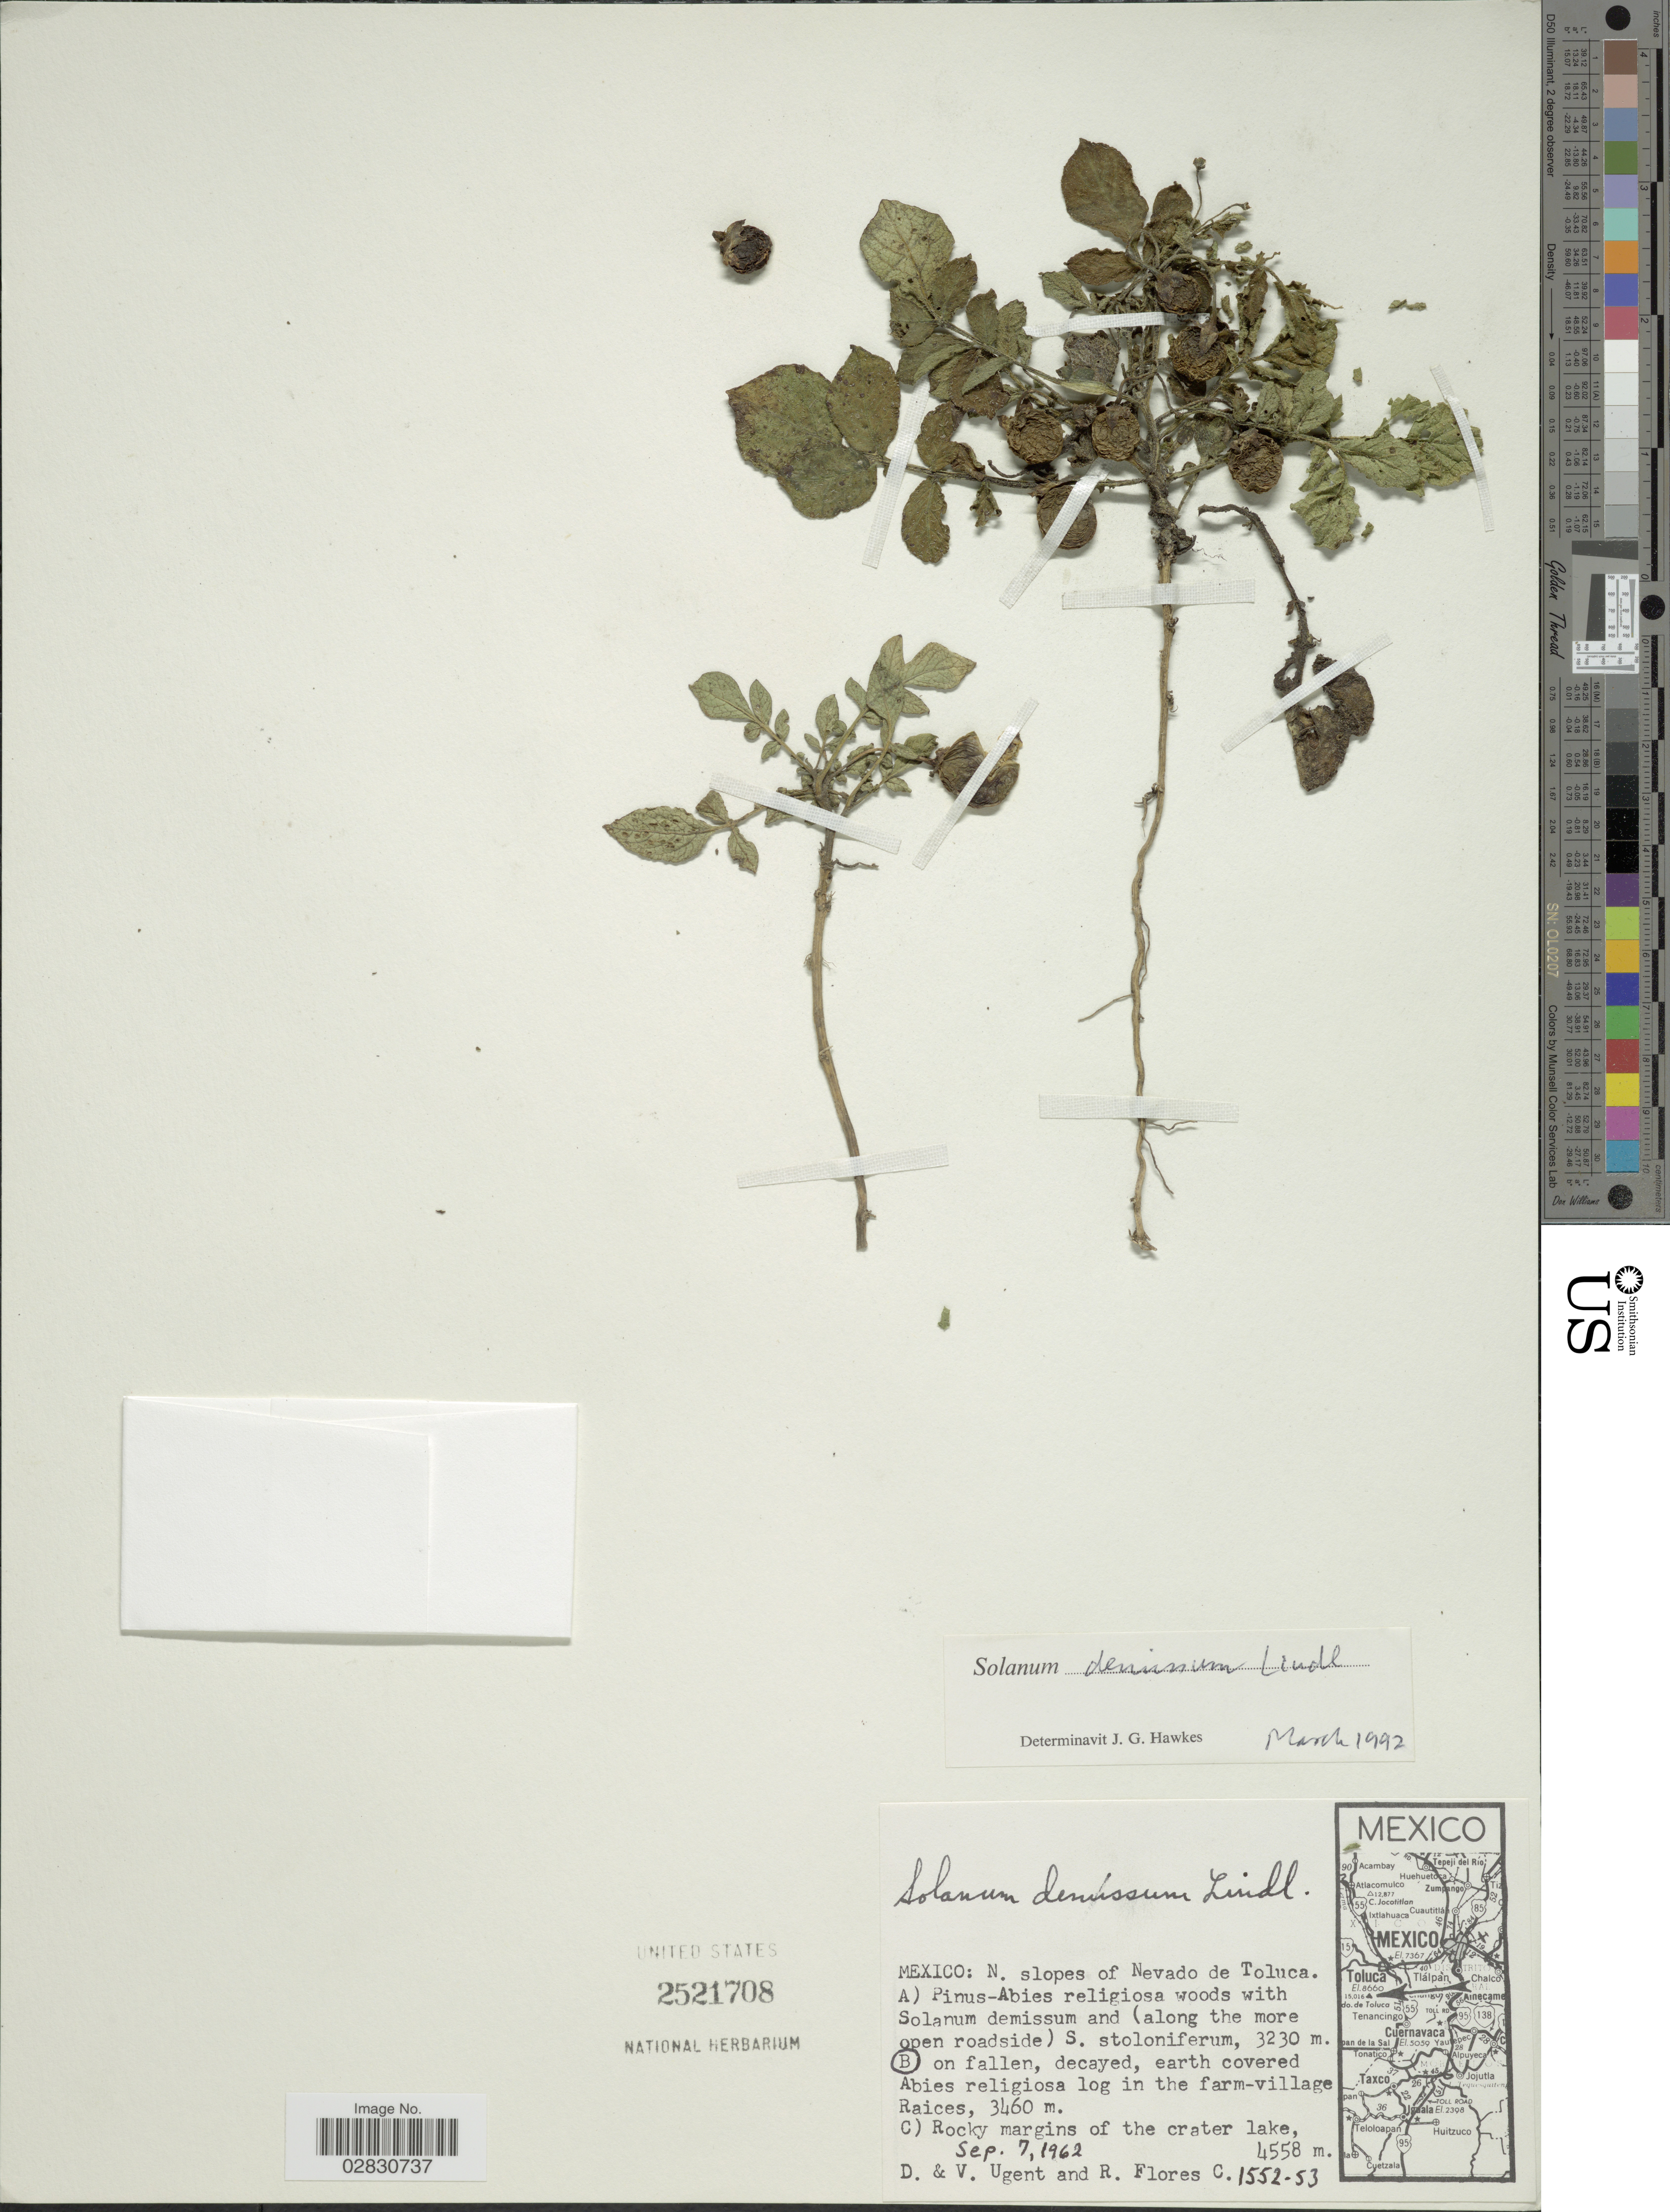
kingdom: Plantae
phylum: Tracheophyta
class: Magnoliopsida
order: Solanales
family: Solanaceae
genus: Solanum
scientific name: Solanum demissum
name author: Lindl.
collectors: D. Ugent, V. Ugent & R. Flores-C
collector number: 1552-53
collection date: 1962-09-07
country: Mexico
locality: Mexico: N. slopes of Nevado de Toluca, In the farm-village Raices.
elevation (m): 3460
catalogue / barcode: US 2521708